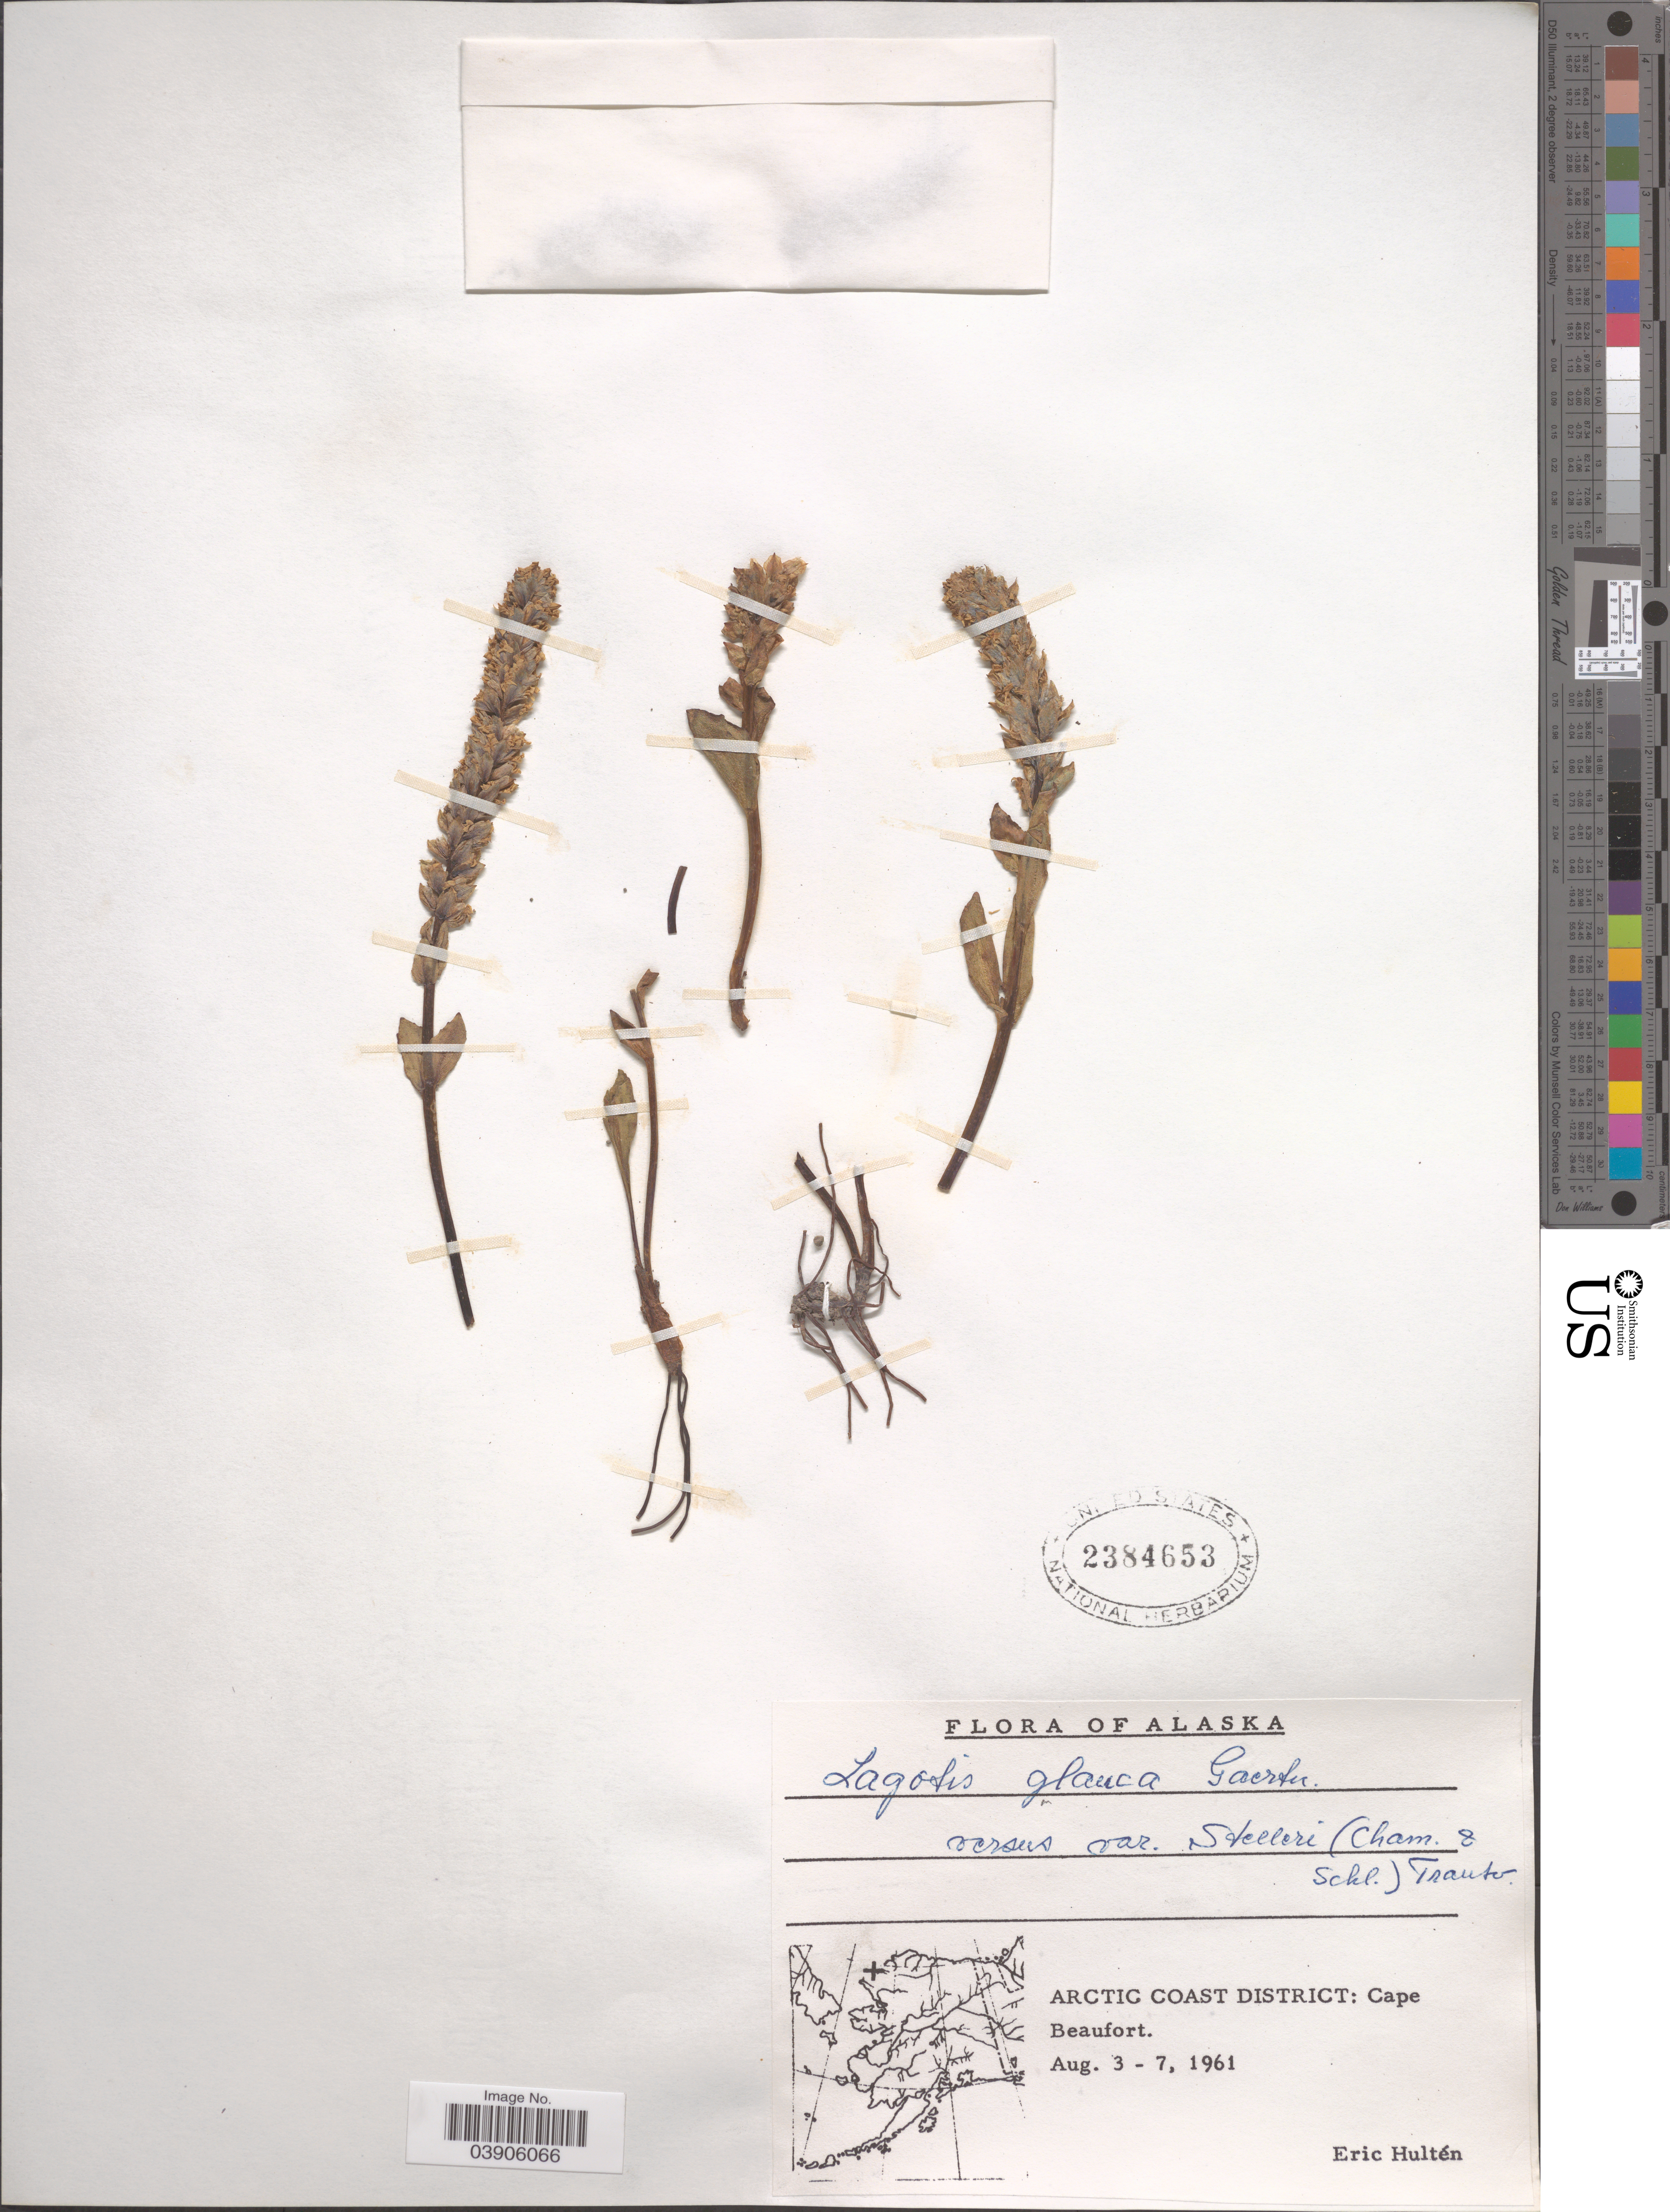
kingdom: Plantae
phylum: Tracheophyta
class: Magnoliopsida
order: Lamiales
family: Plantaginaceae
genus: Lagotis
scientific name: Lagotis glauca var. stelleri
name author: Trautv.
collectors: E. G. Hultén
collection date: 1961-08-03/1961-08-07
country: United States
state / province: Alaska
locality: Arctic Coast District: Cape Beaufort.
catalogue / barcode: US 2384653